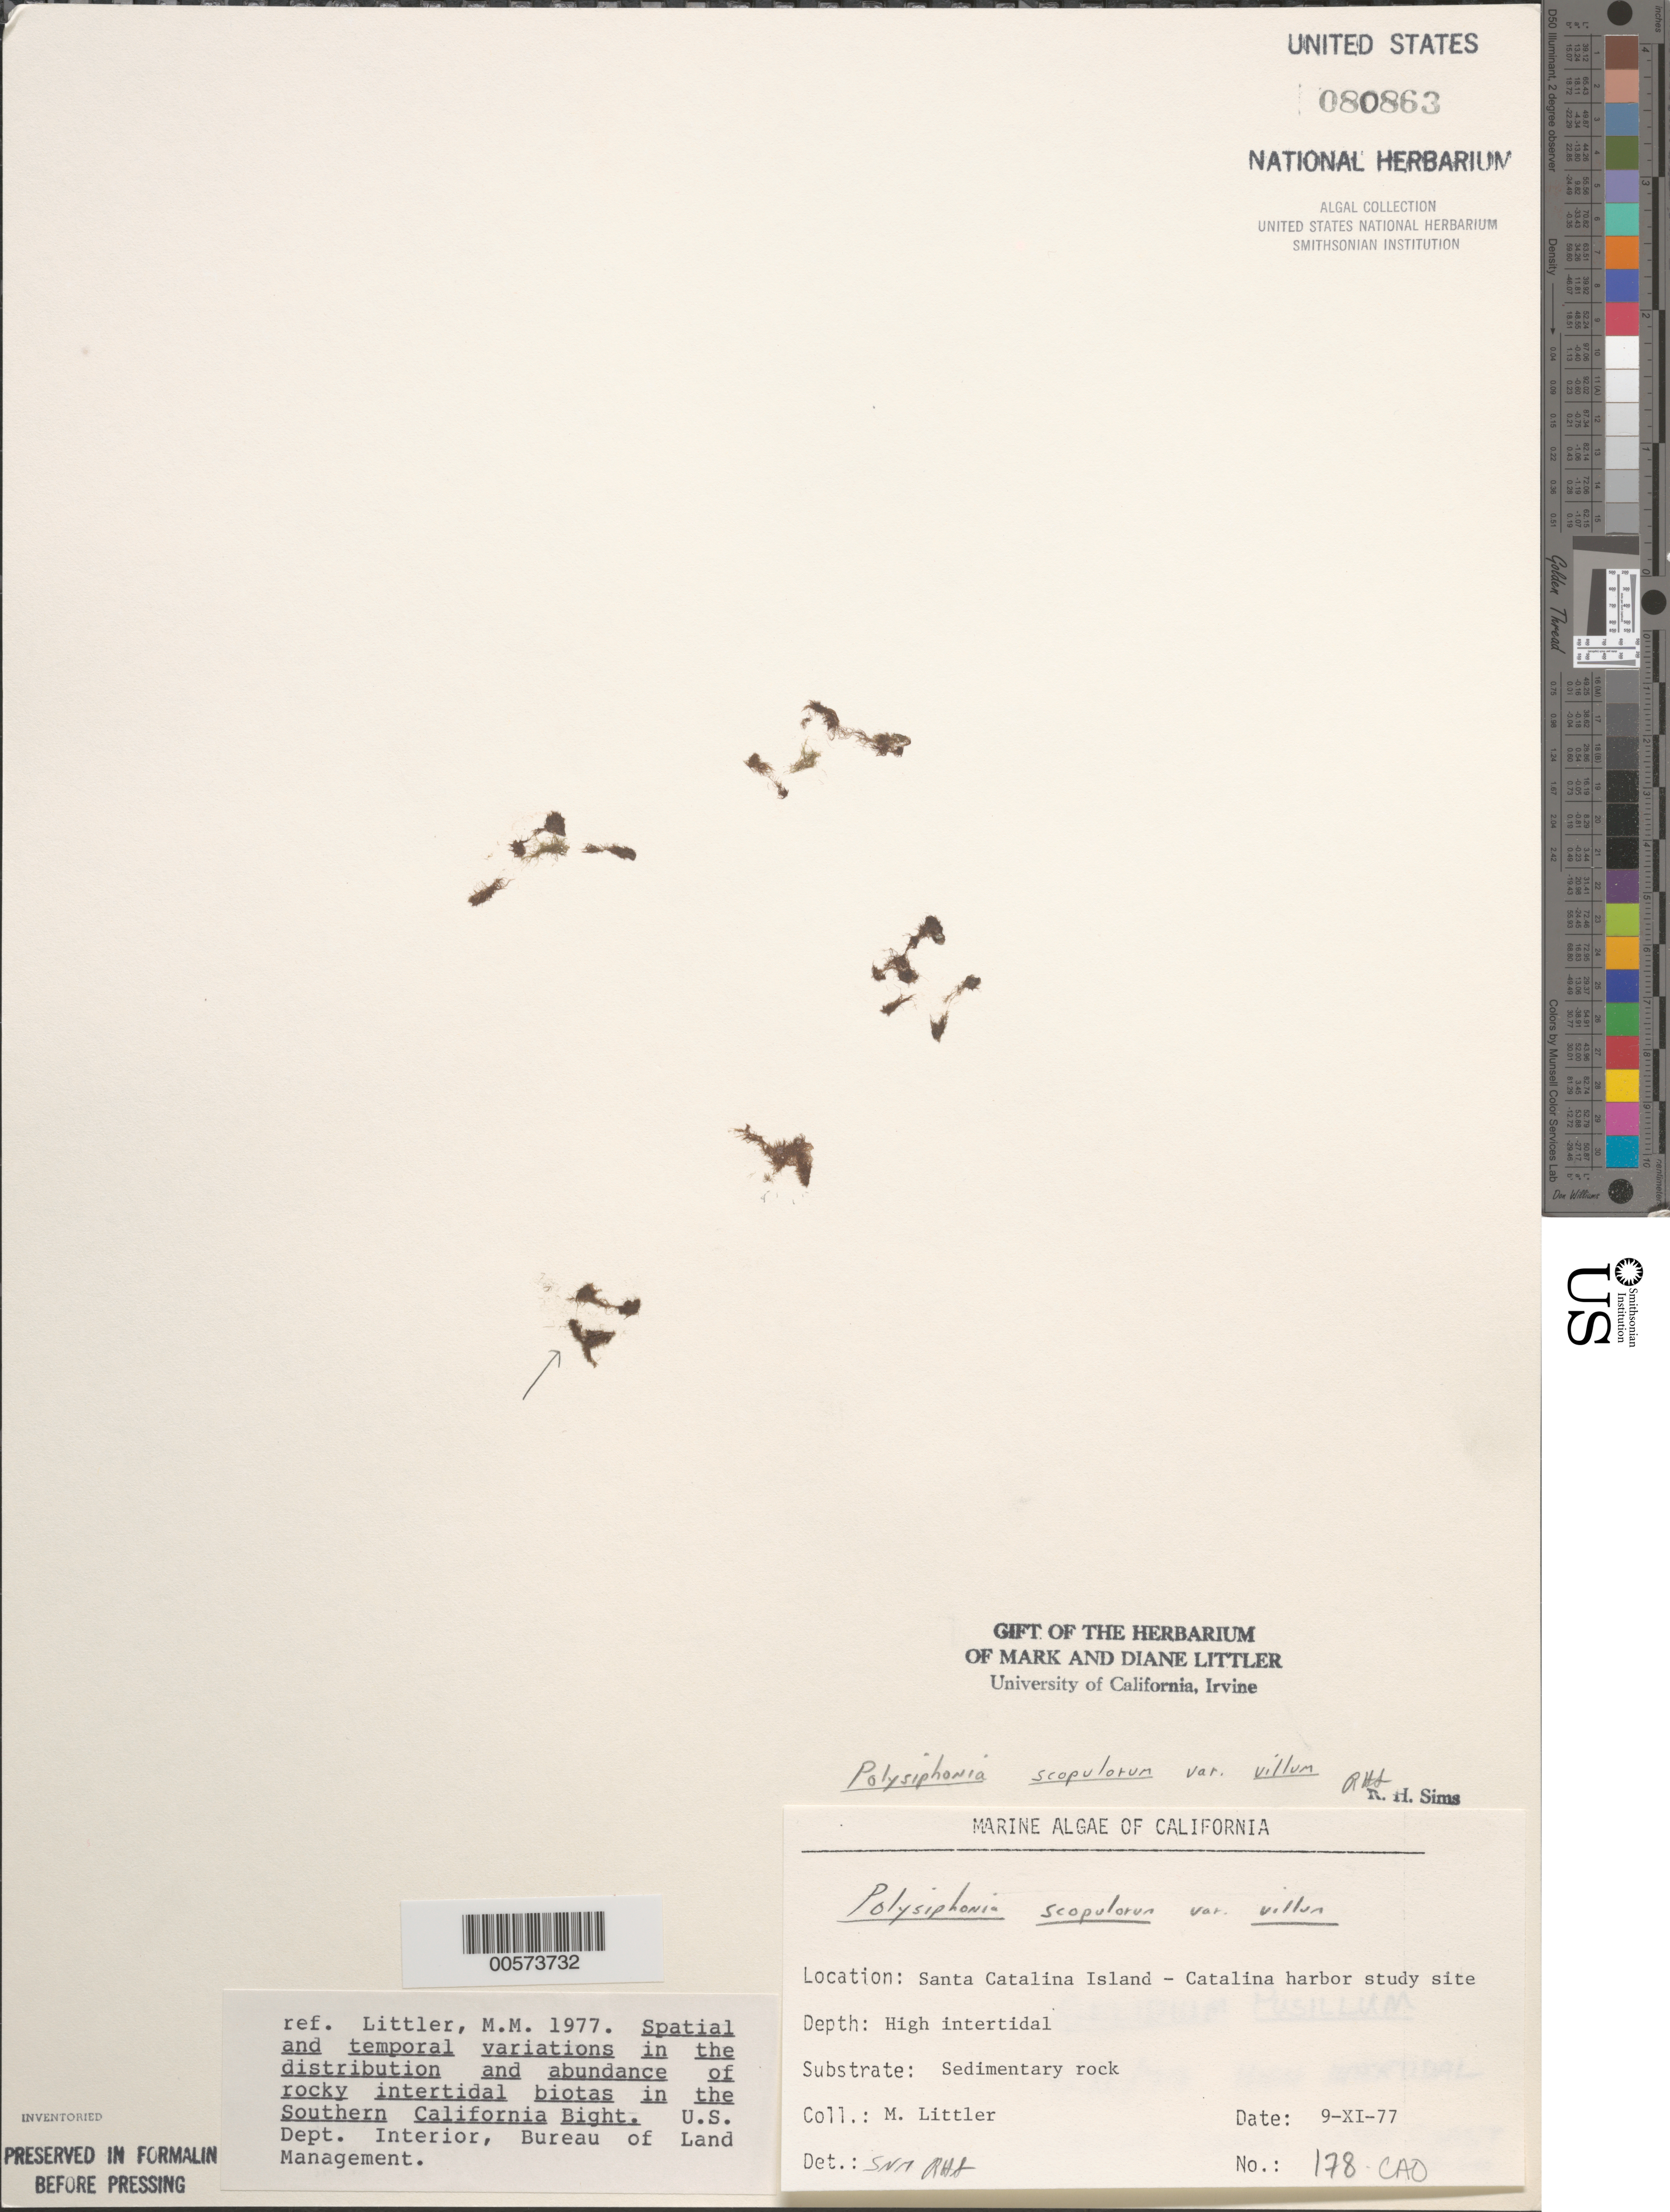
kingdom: Plantae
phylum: Rhodophyta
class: Florideophyceae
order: Ceramiales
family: Rhodomelaceae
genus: Polysiphonia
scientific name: Polysiphonia scopulorum var. villum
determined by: Sims, Robert H.; Murray, S. N.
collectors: M. M. Littler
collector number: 178-cao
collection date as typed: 09 Nov 1977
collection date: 1977-11-09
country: United States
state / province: California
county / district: Los Angeles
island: Santa Catalina Island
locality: West side of Catalina Harbor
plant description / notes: BLM-SOCALBIGHT Rocky Intertidal Survey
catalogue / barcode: US 80863